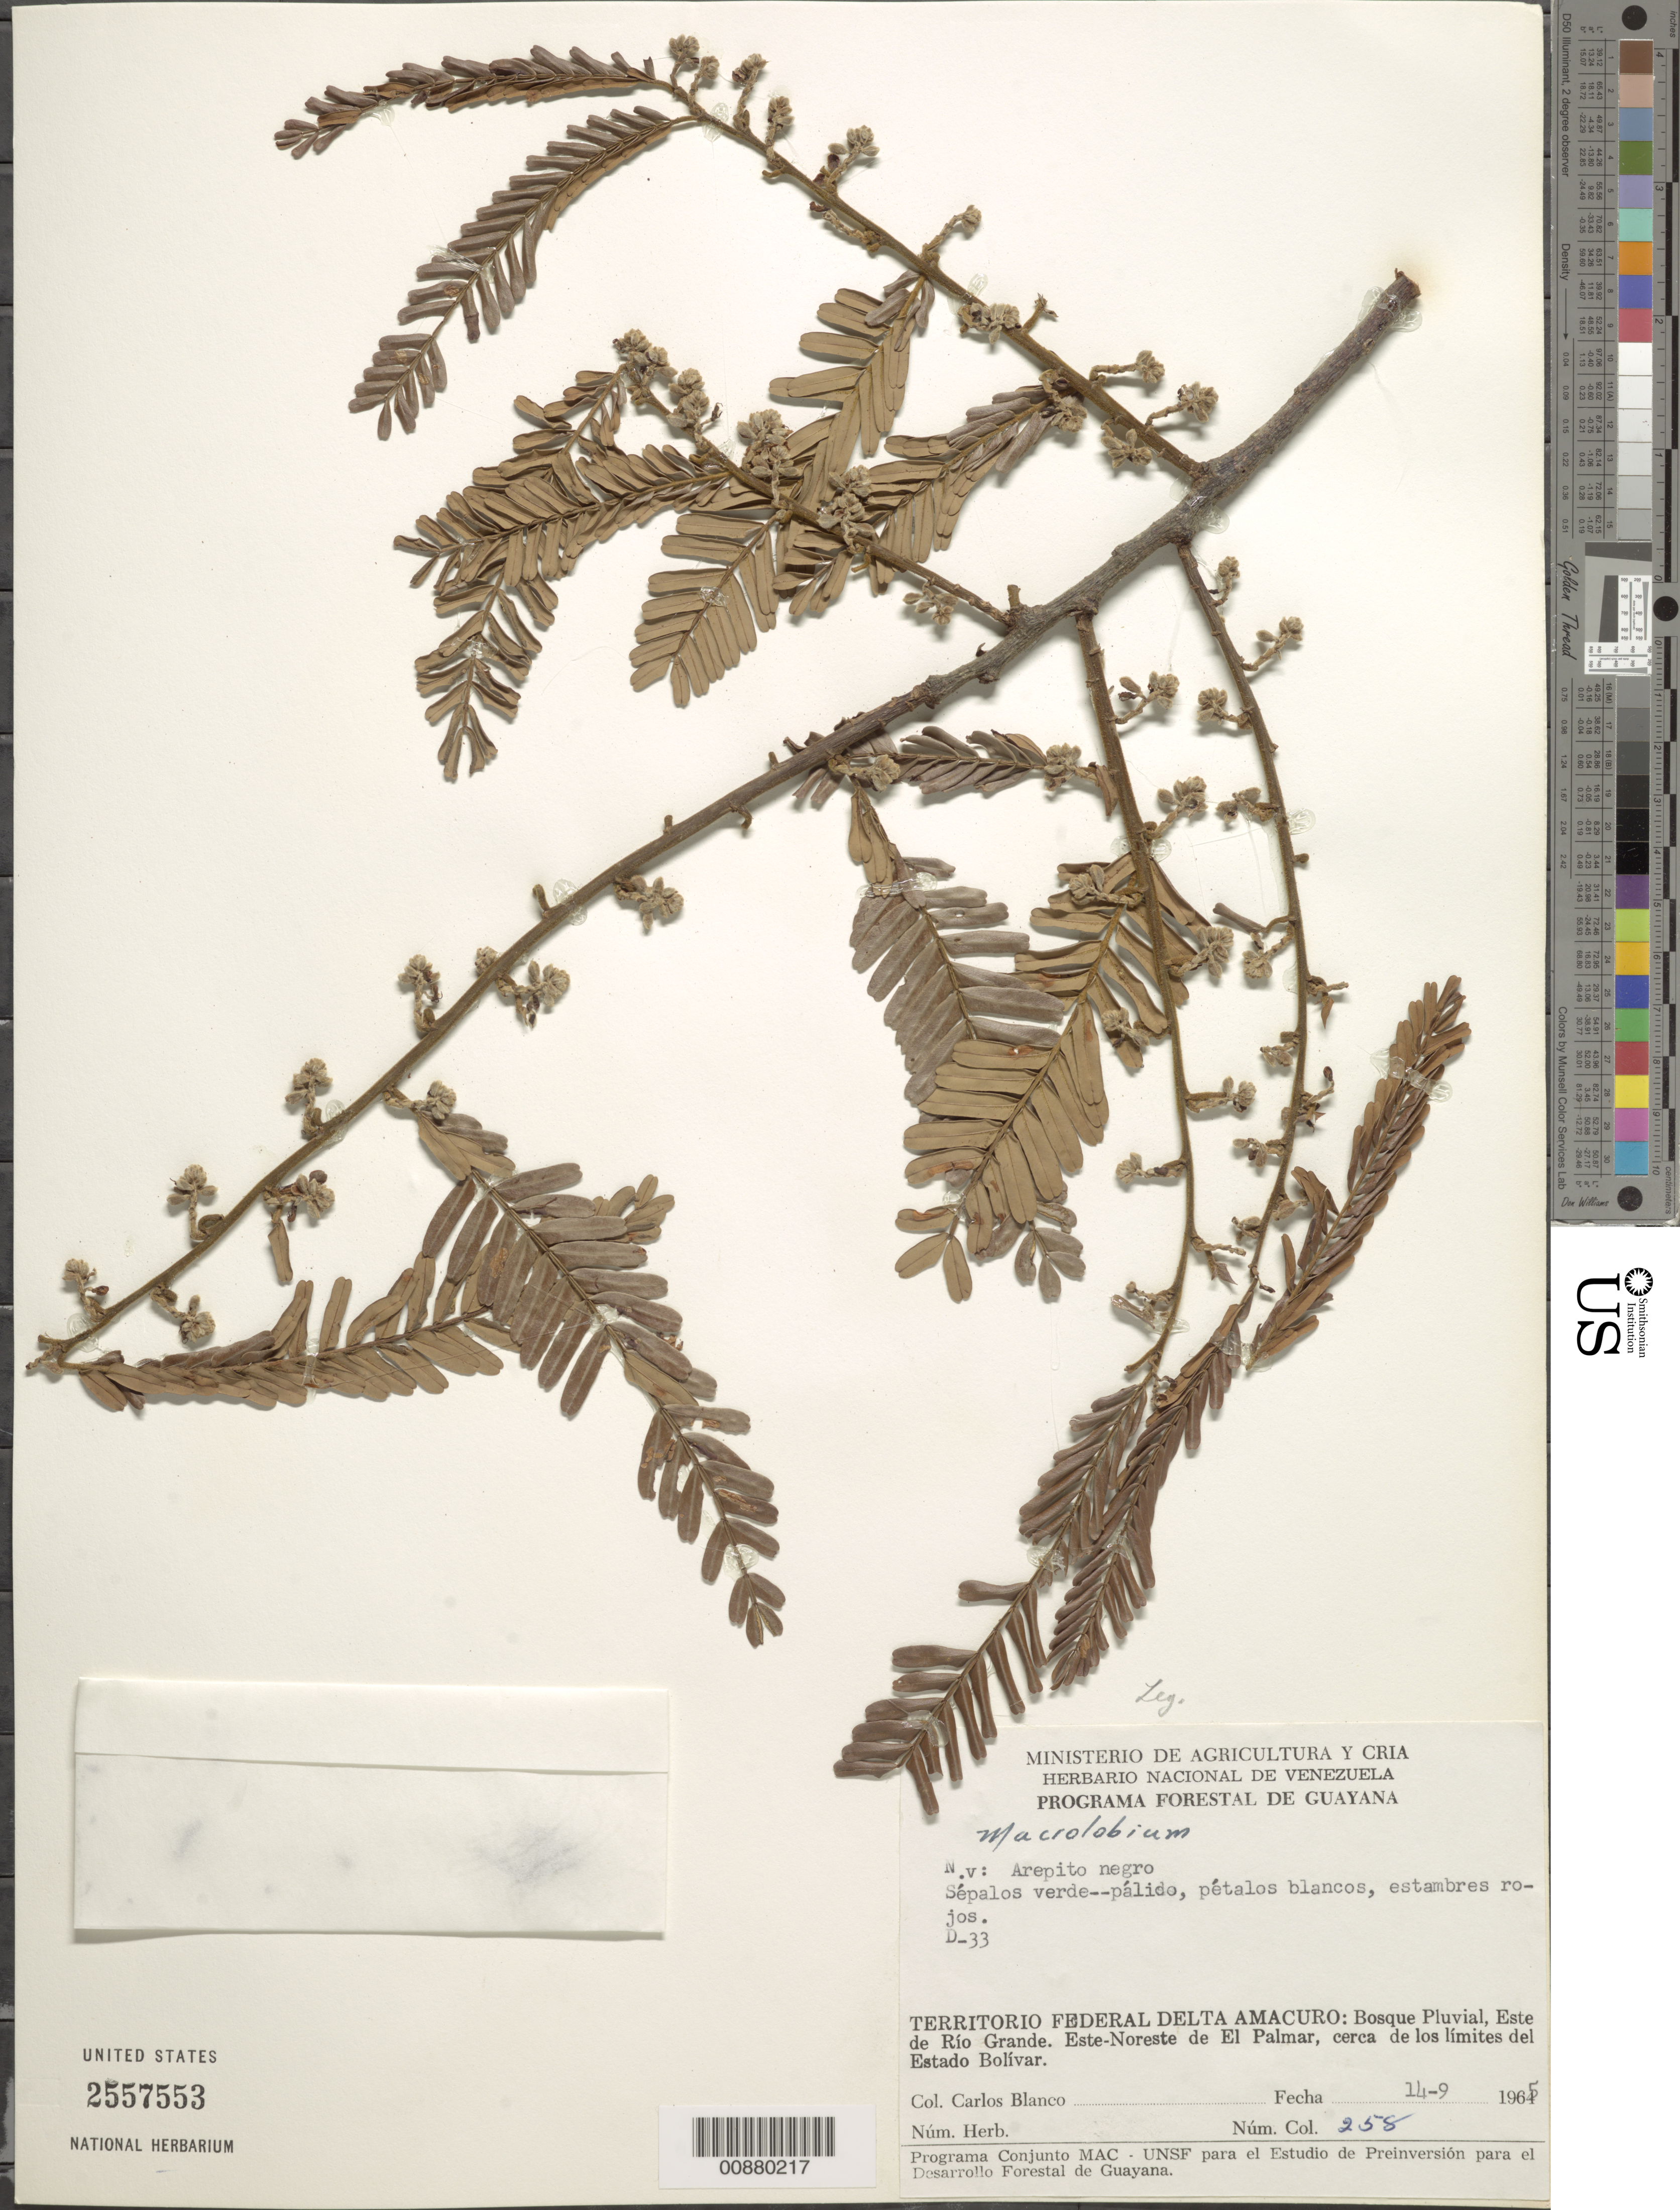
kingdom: Plantae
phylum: Tracheophyta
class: Magnoliopsida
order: Fabales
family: Fabaceae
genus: Macrolobium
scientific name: Macrolobium acaciifolium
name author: (Benth.) Benth.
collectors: C. A. Blanco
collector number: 258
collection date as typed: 14-Sep-65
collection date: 1965-09-14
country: Venezuela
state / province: Delta Amacuro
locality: Río Grande, Este de; Este-Noreste de El Palmar, cerca de los limites del Estado Bolívar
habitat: Rainforest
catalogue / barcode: US 2557553